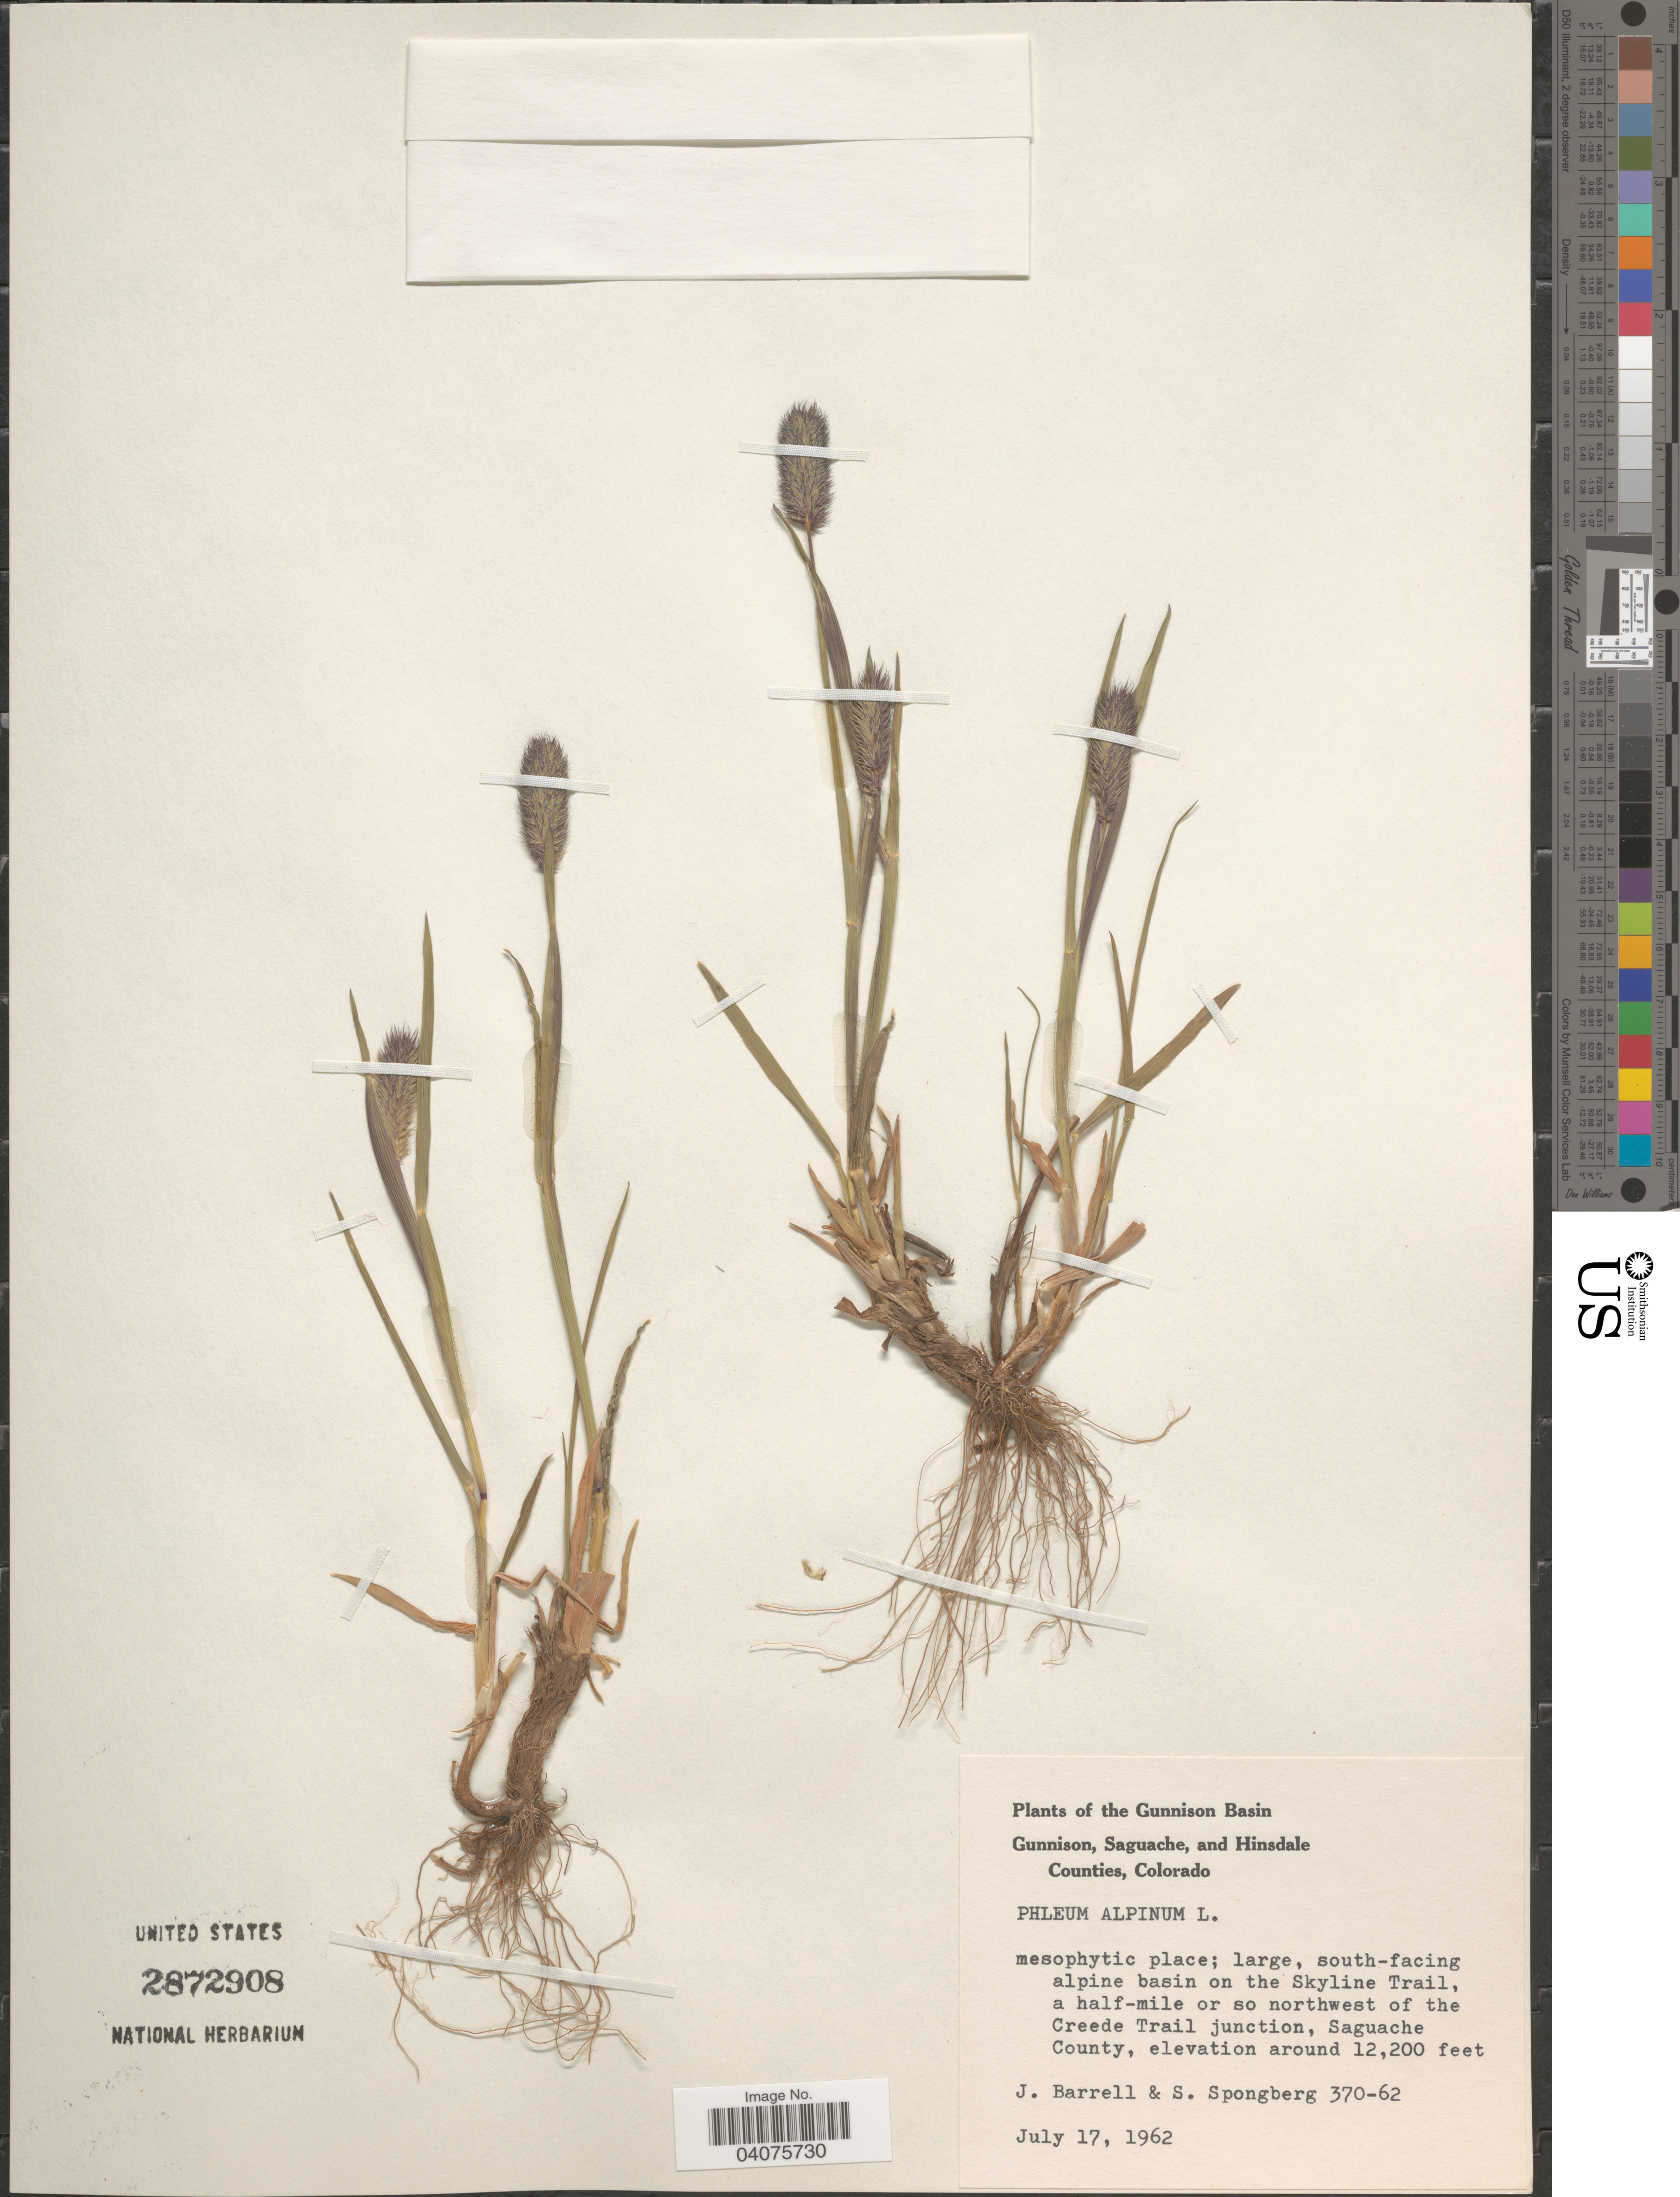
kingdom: Plantae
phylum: Tracheophyta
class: Liliopsida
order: Poales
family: Poaceae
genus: Phleum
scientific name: Phleum alpinum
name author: L.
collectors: J. Barrell & S. A.Spongberg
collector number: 370-62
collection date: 1962-07-17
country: United States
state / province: Colorado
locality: The Gunnison Basin. Large, south-facing alpine basin on the Skyline Trail, a half-mile or so northwest of the Creede Trail junction, Saguache County.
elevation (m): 3719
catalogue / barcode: US 2872908